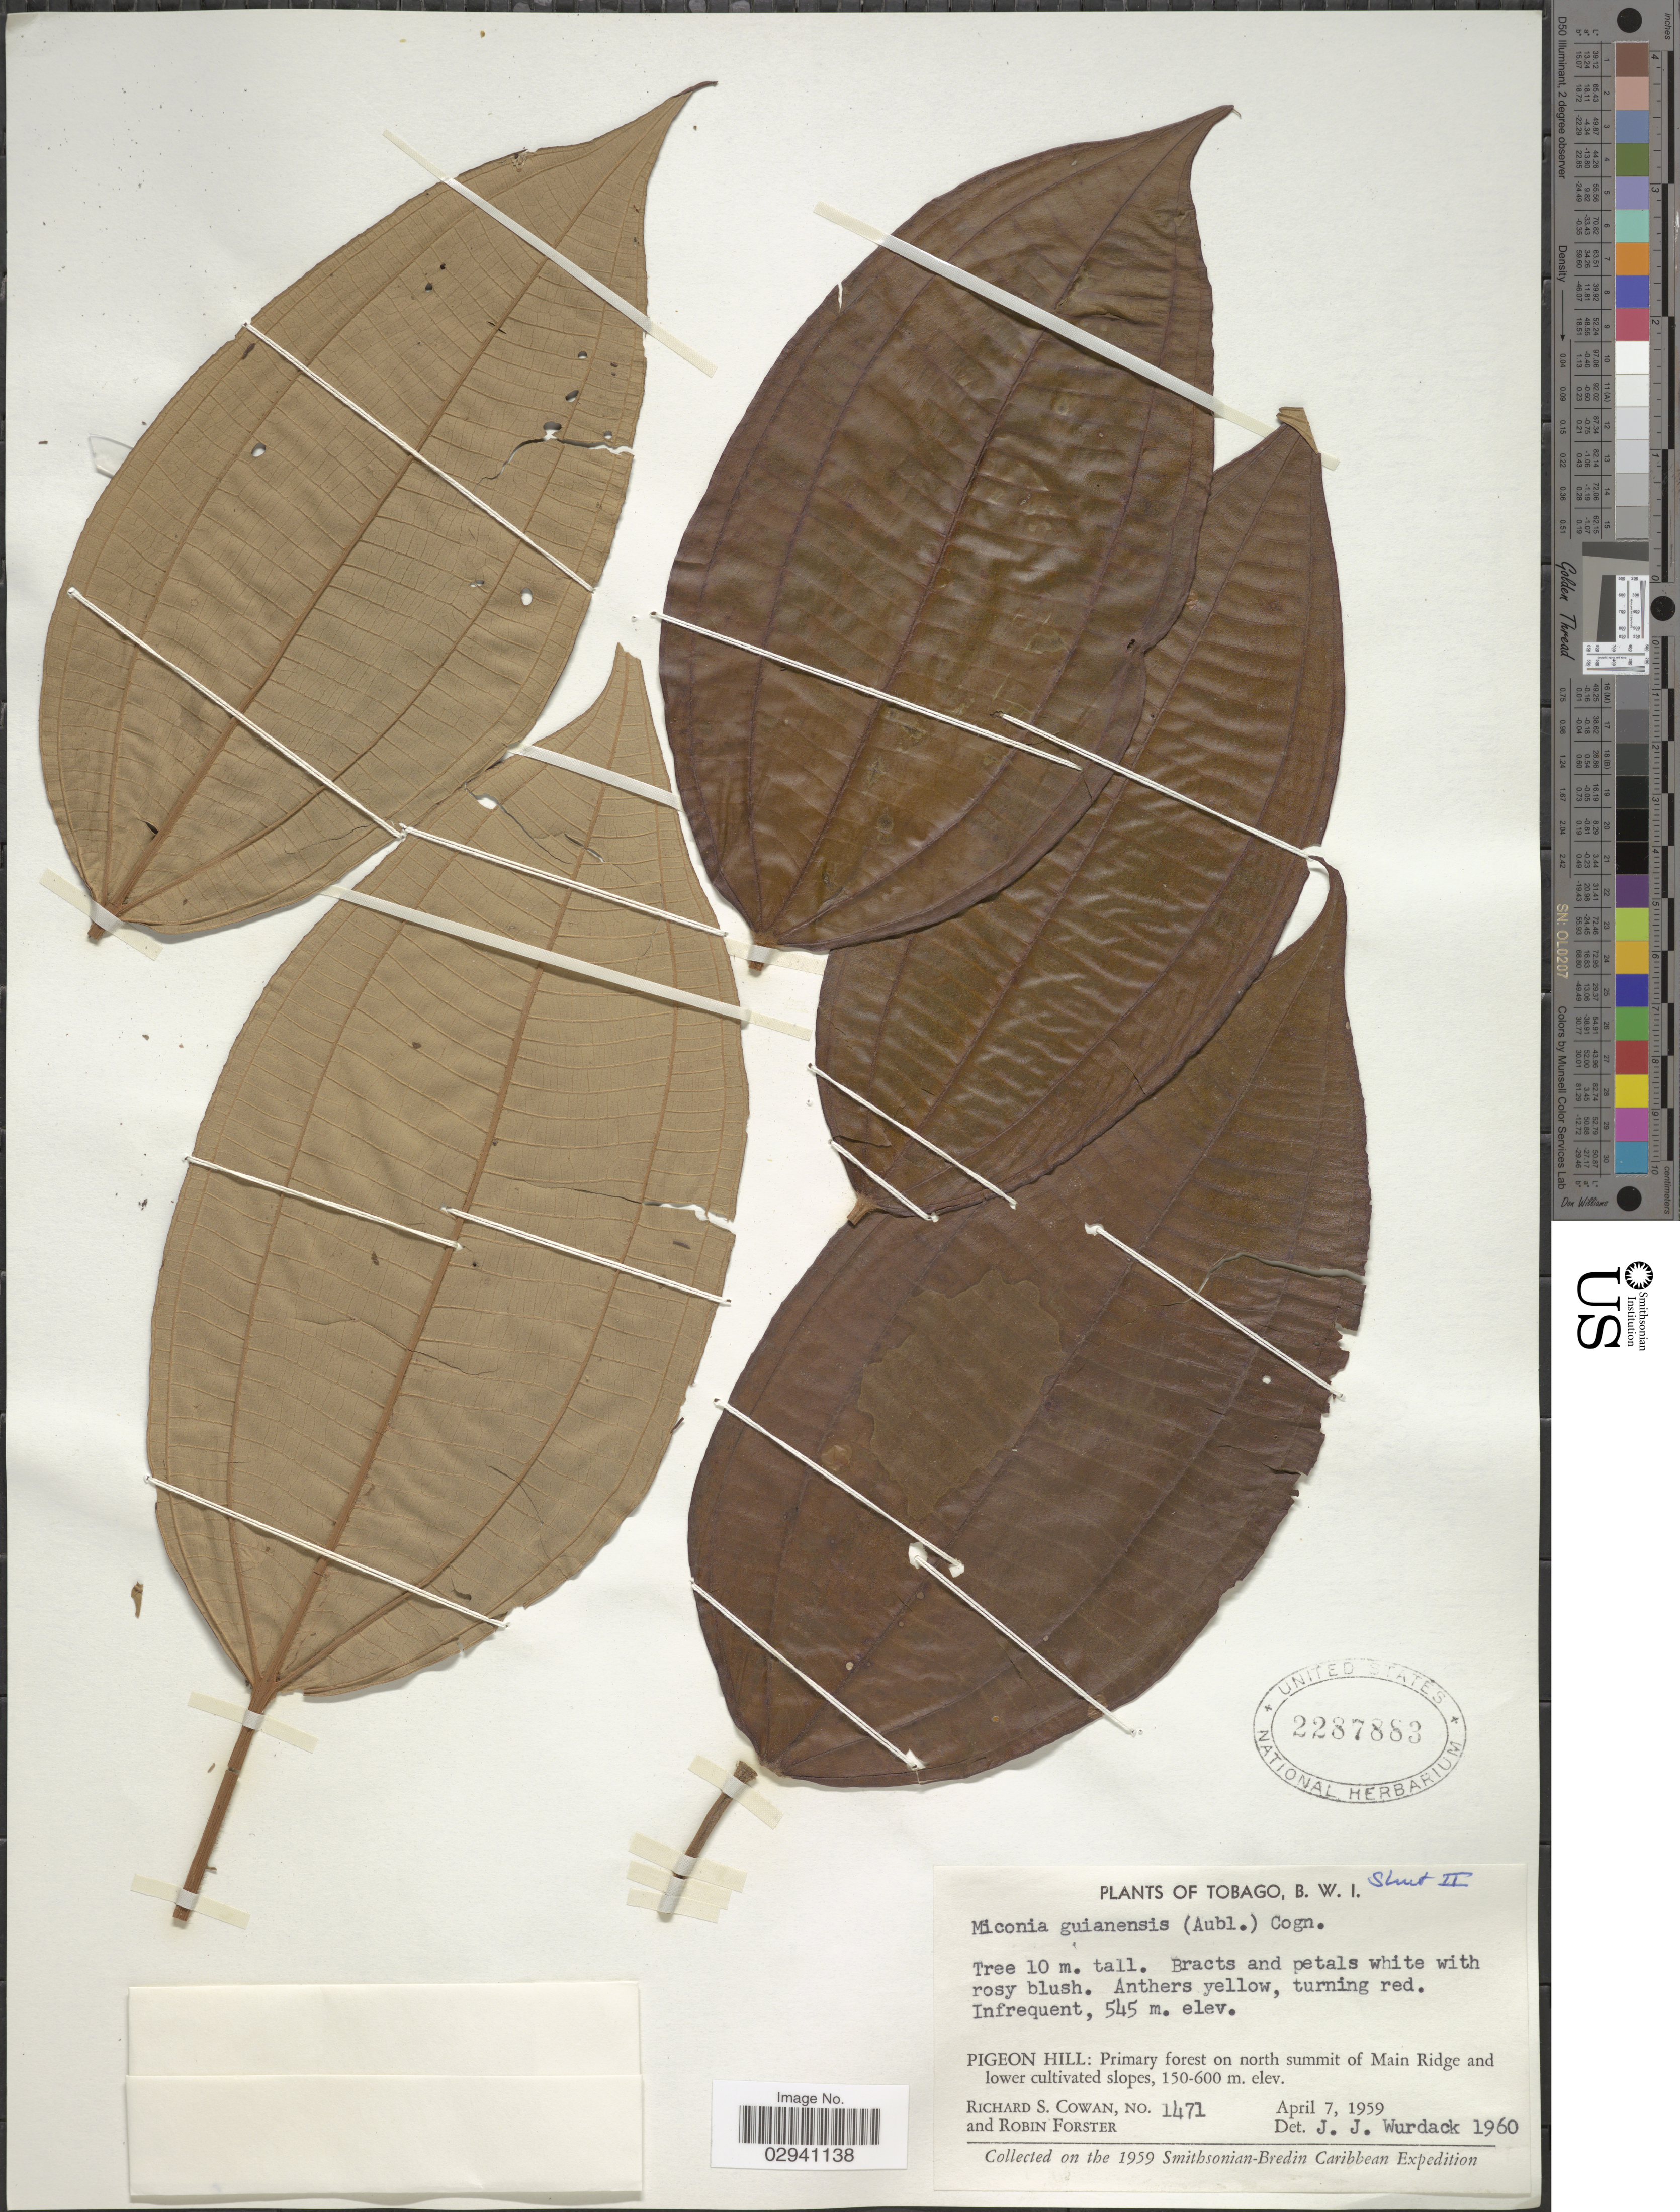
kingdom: Plantae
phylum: Tracheophyta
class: Magnoliopsida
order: Myrtales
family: Melastomataceae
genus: Miconia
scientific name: Miconia mirabilis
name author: (Aubl.) L.O. Williams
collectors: R. S. Cowan & R. Forster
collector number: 1471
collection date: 1959-04-07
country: Trinidad and Tobago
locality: Tobago. Pigeon Hill: Primary forest on north summit of Main Ridge and lower cultivated slopes.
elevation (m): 150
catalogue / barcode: US 2287883